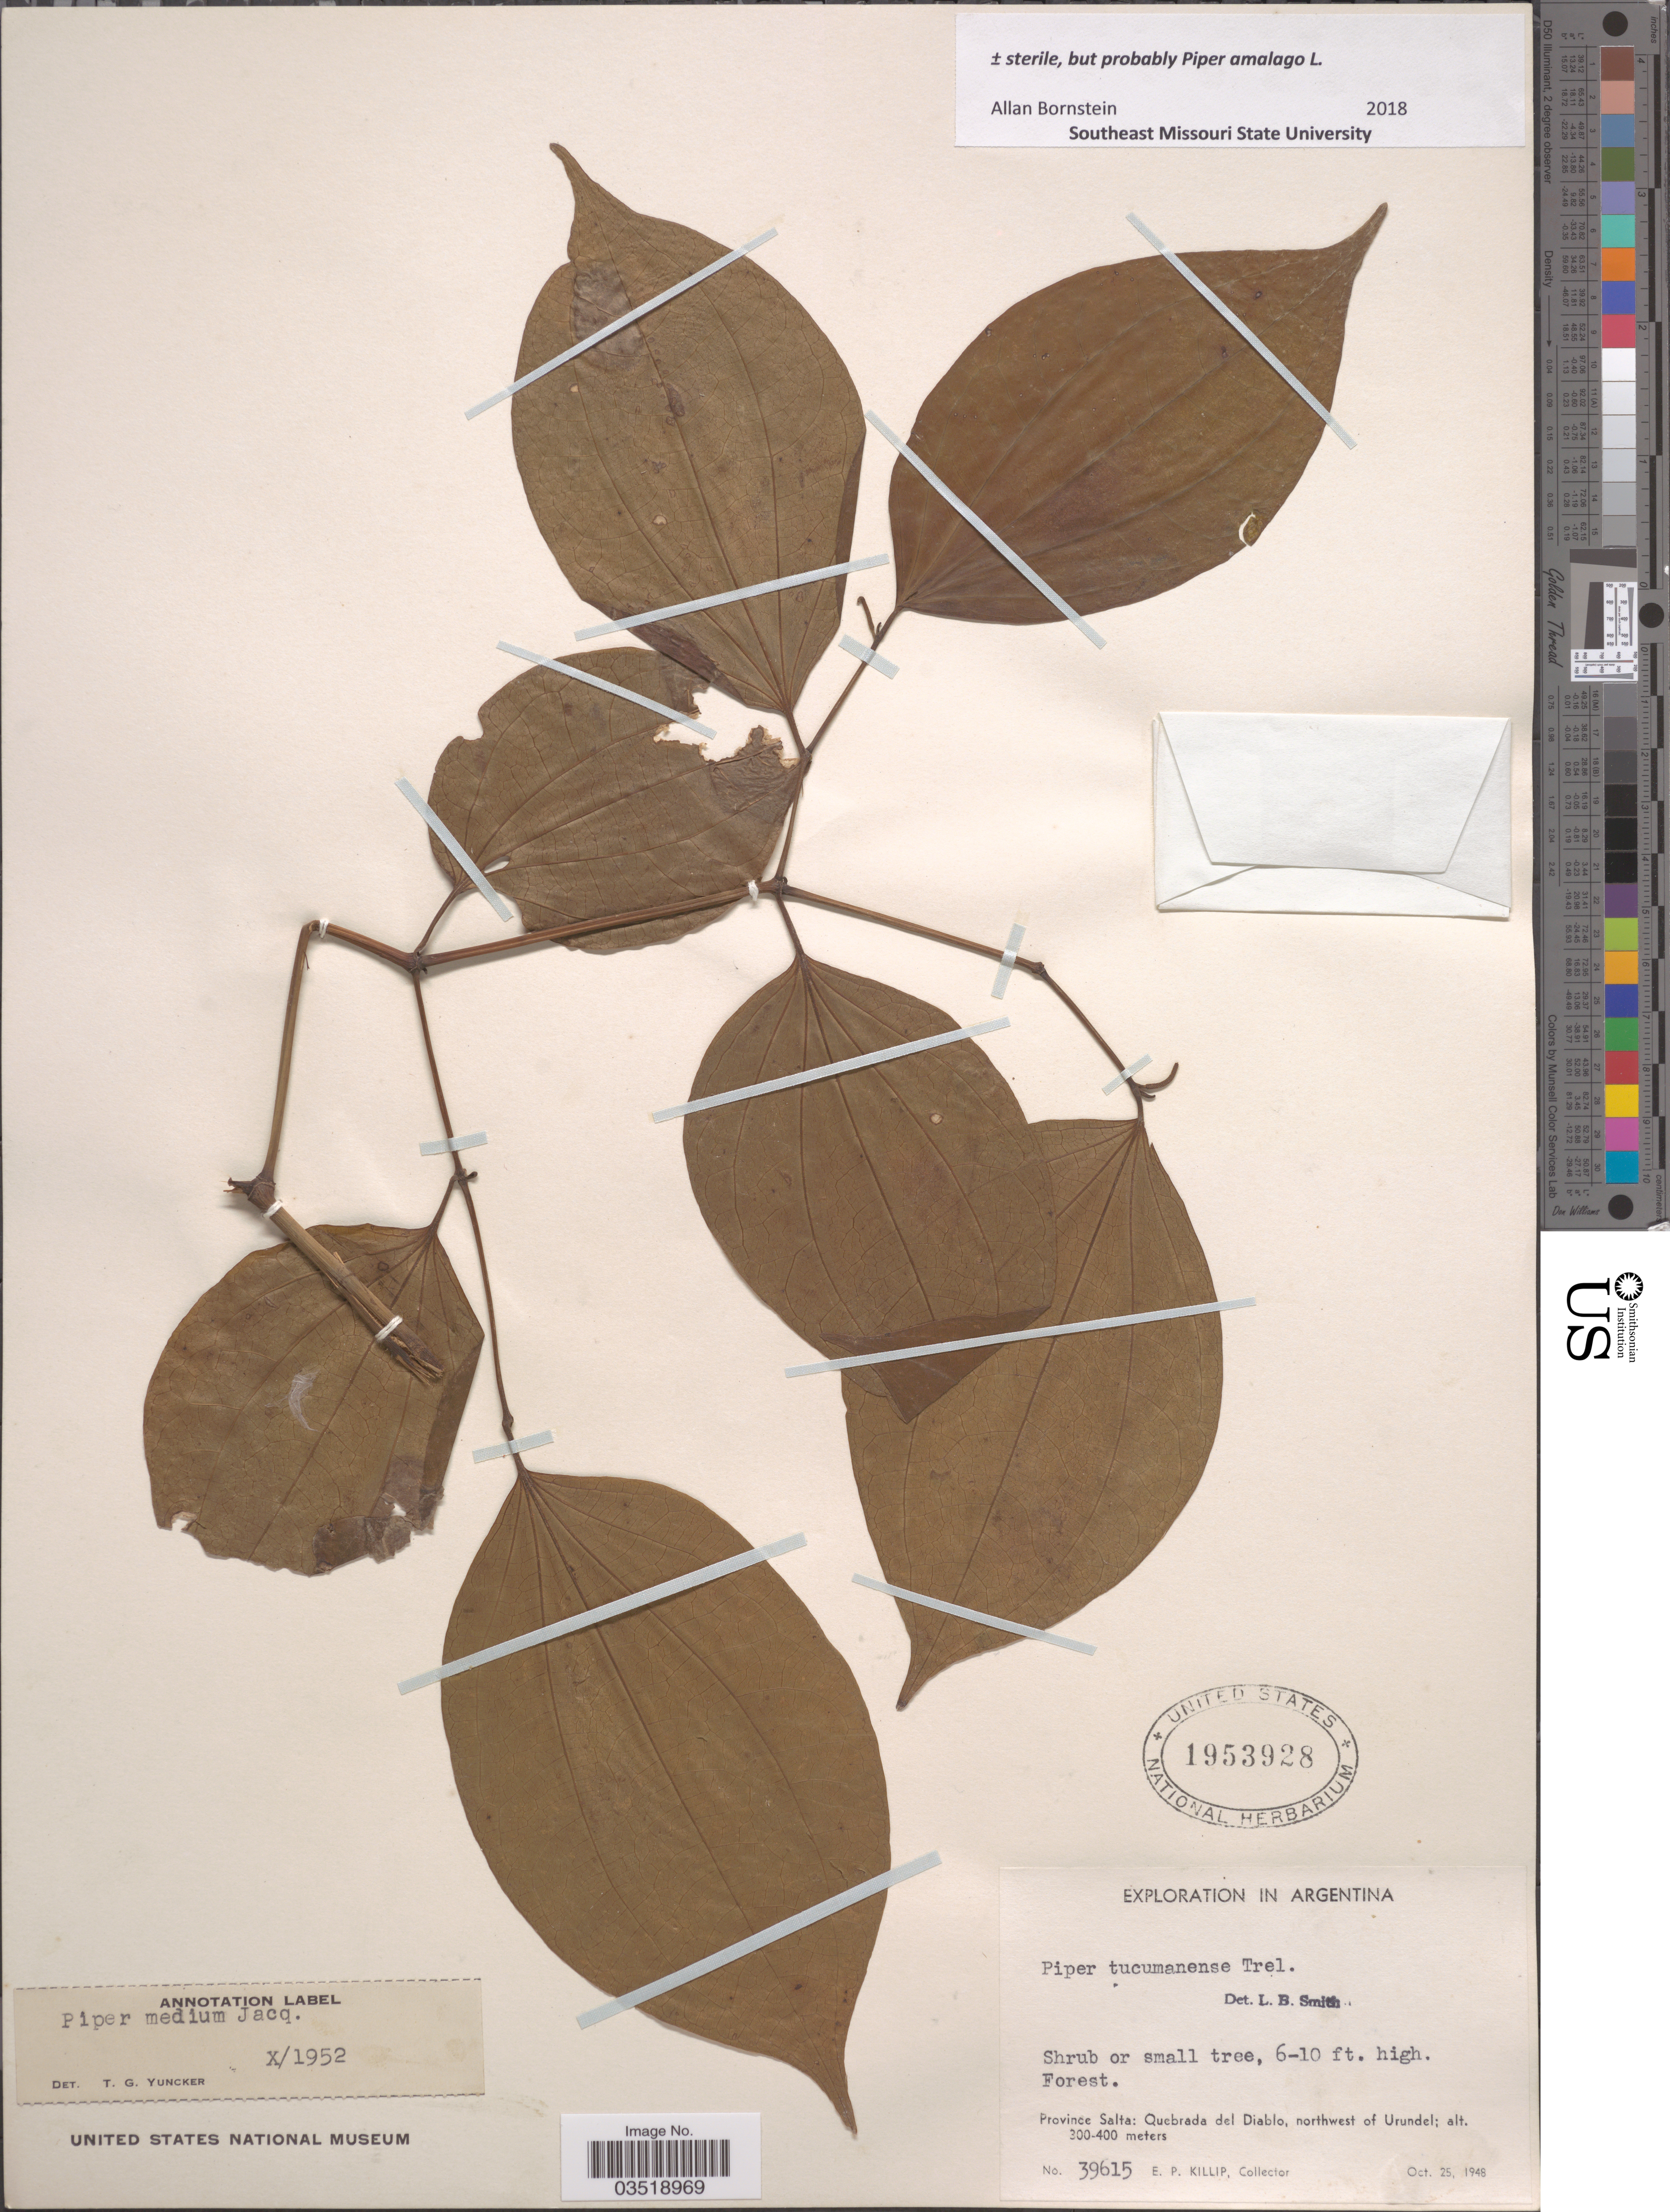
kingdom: Plantae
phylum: Tracheophyta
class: Magnoliopsida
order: Piperales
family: Piperaceae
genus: Piper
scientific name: Piper amalago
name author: L.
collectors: E. P. Killip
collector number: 39615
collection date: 1948-10-25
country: Argentina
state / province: Salta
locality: Quebrada del Diablo, northwest of Urundel.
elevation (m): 300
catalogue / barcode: US 1953928